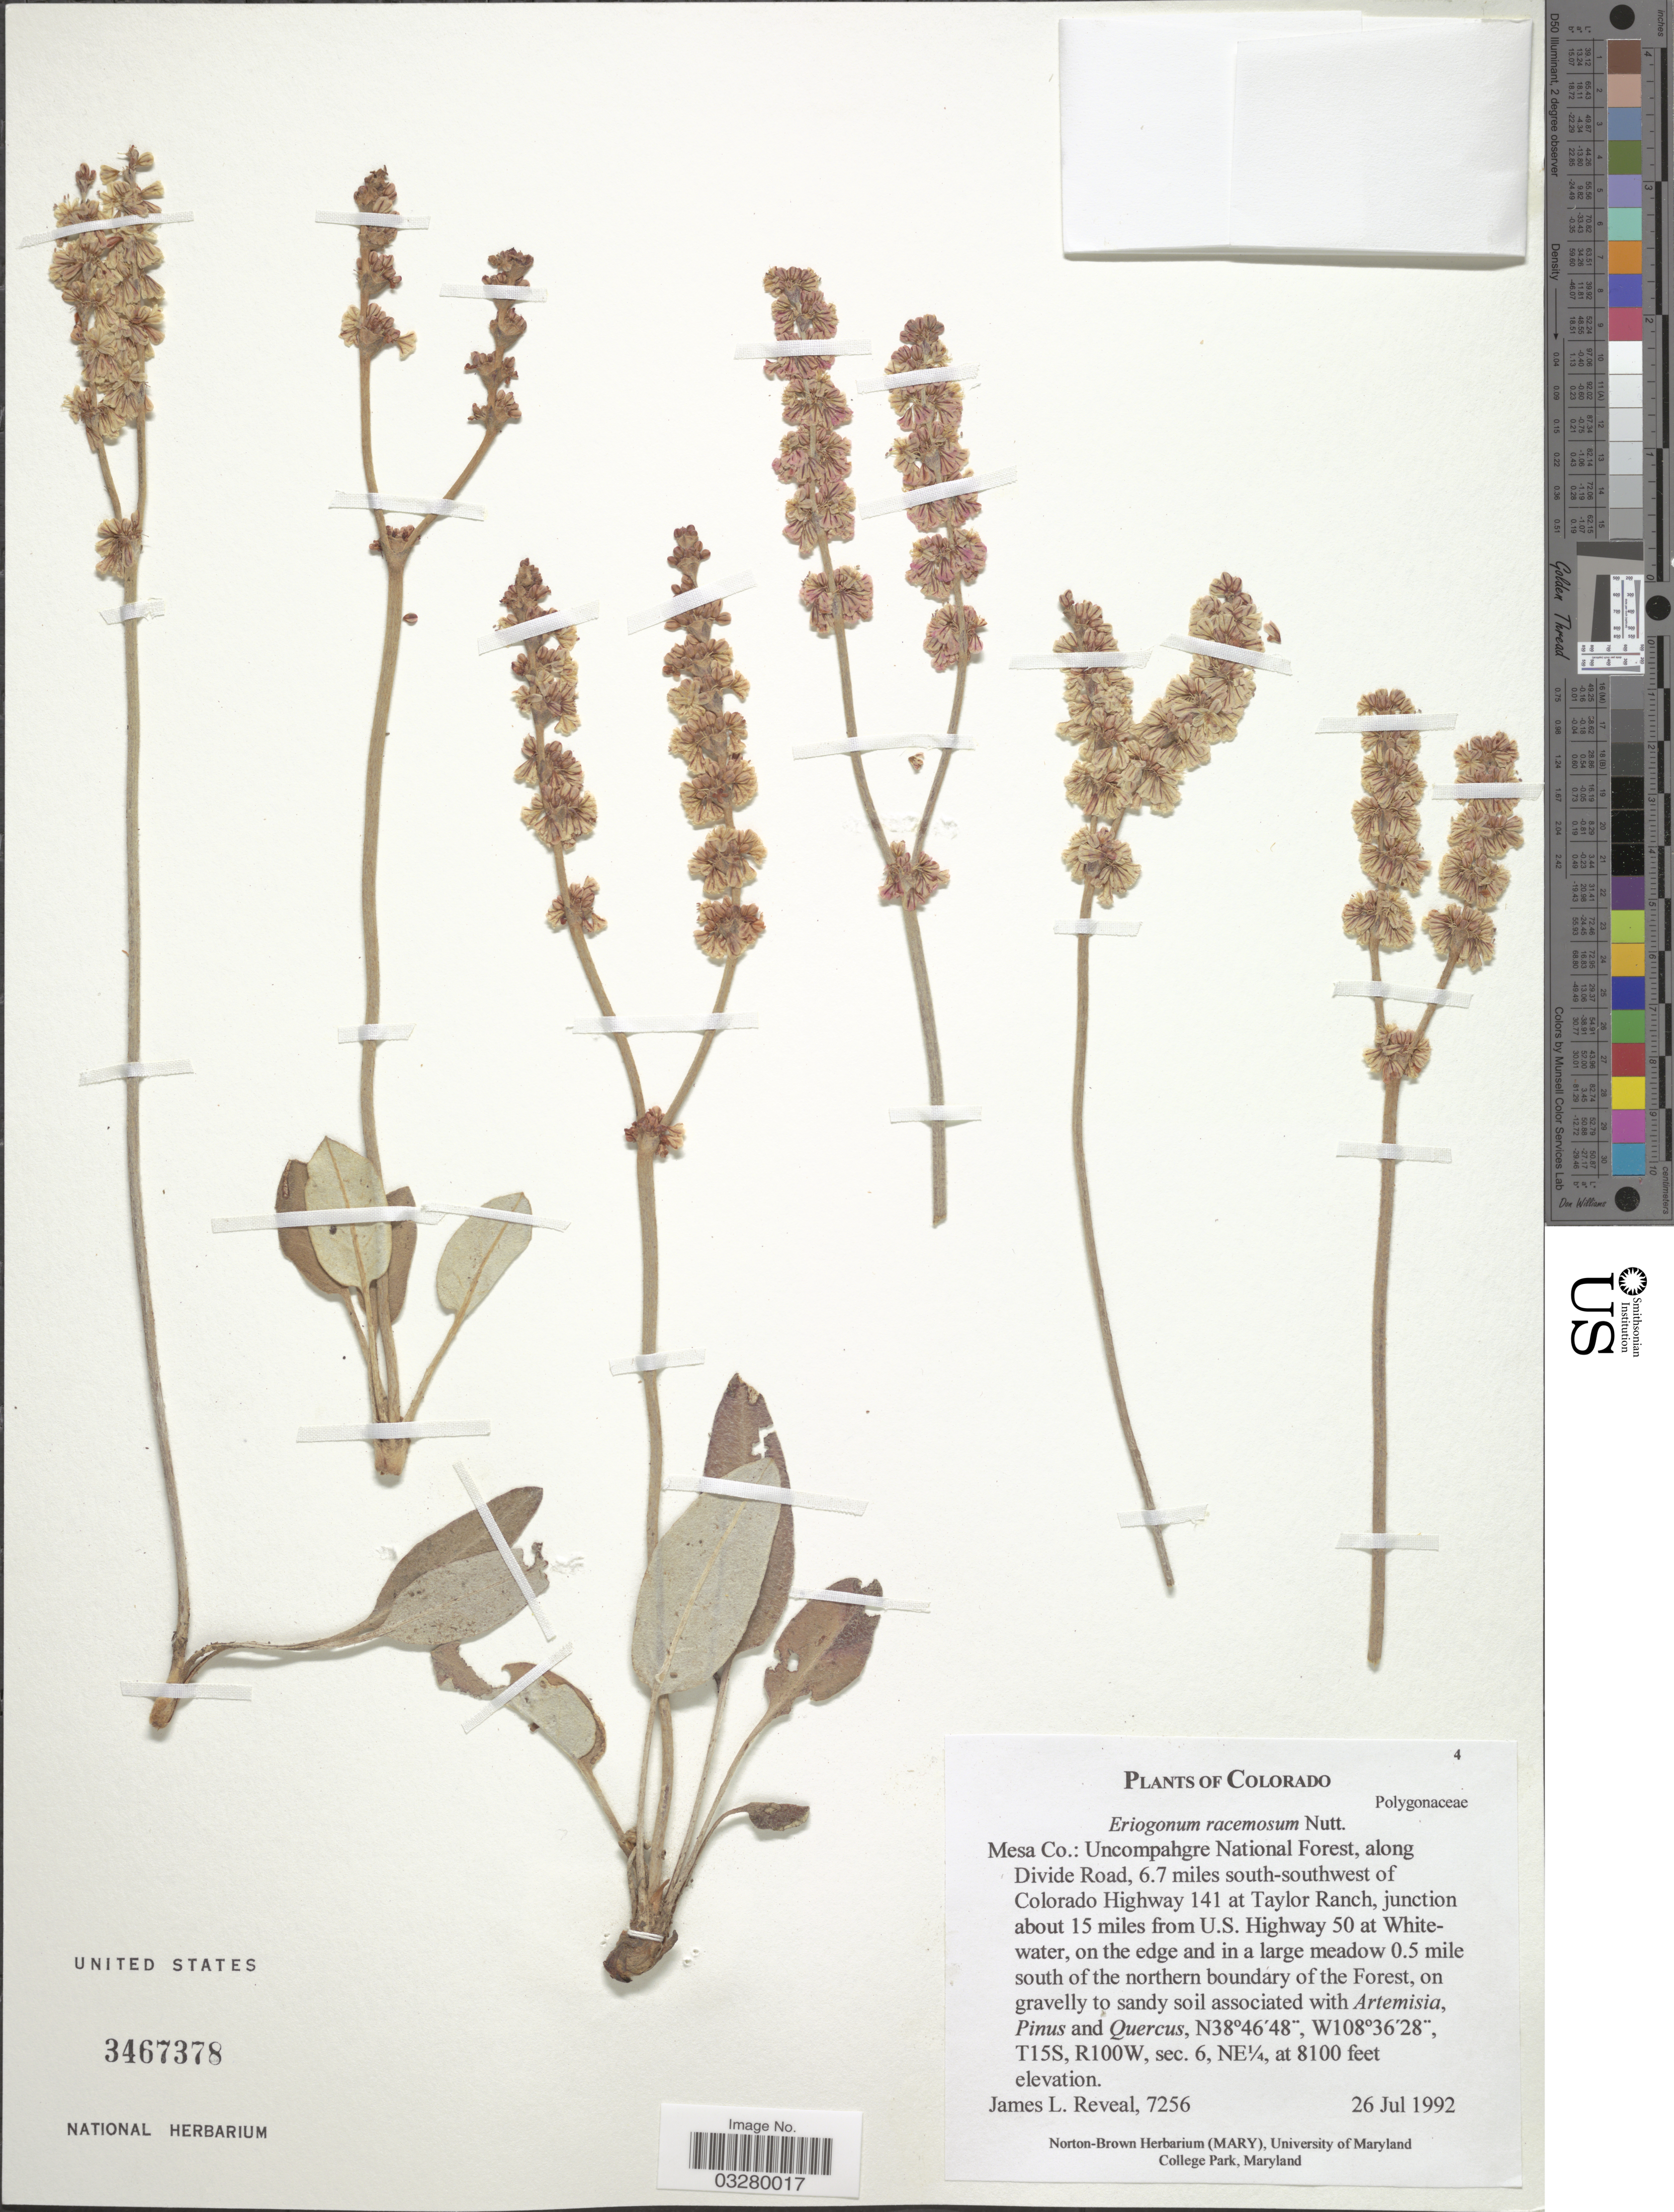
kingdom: Plantae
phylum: Tracheophyta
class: Magnoliopsida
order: Caryophyllales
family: Polygonaceae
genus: Eriogonum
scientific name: Eriogonum racemosum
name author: Nutt.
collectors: J. L. Reveal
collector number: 7256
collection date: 1992-07-26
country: United States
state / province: Colorado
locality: Mesa Co.: Uncompahgre National Forest, along Divide Road, 6.7 miles south-southwest of Colorado Highway 141 at Taylor Ranch, junction about 15 miles from U.S. Highway 50 at White water, on the edge and in a large meadow 0.5 mile south of the northern boundary of the Forest. T15S, R100W, sec. 6, NE¼.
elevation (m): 2469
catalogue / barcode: US 3467378